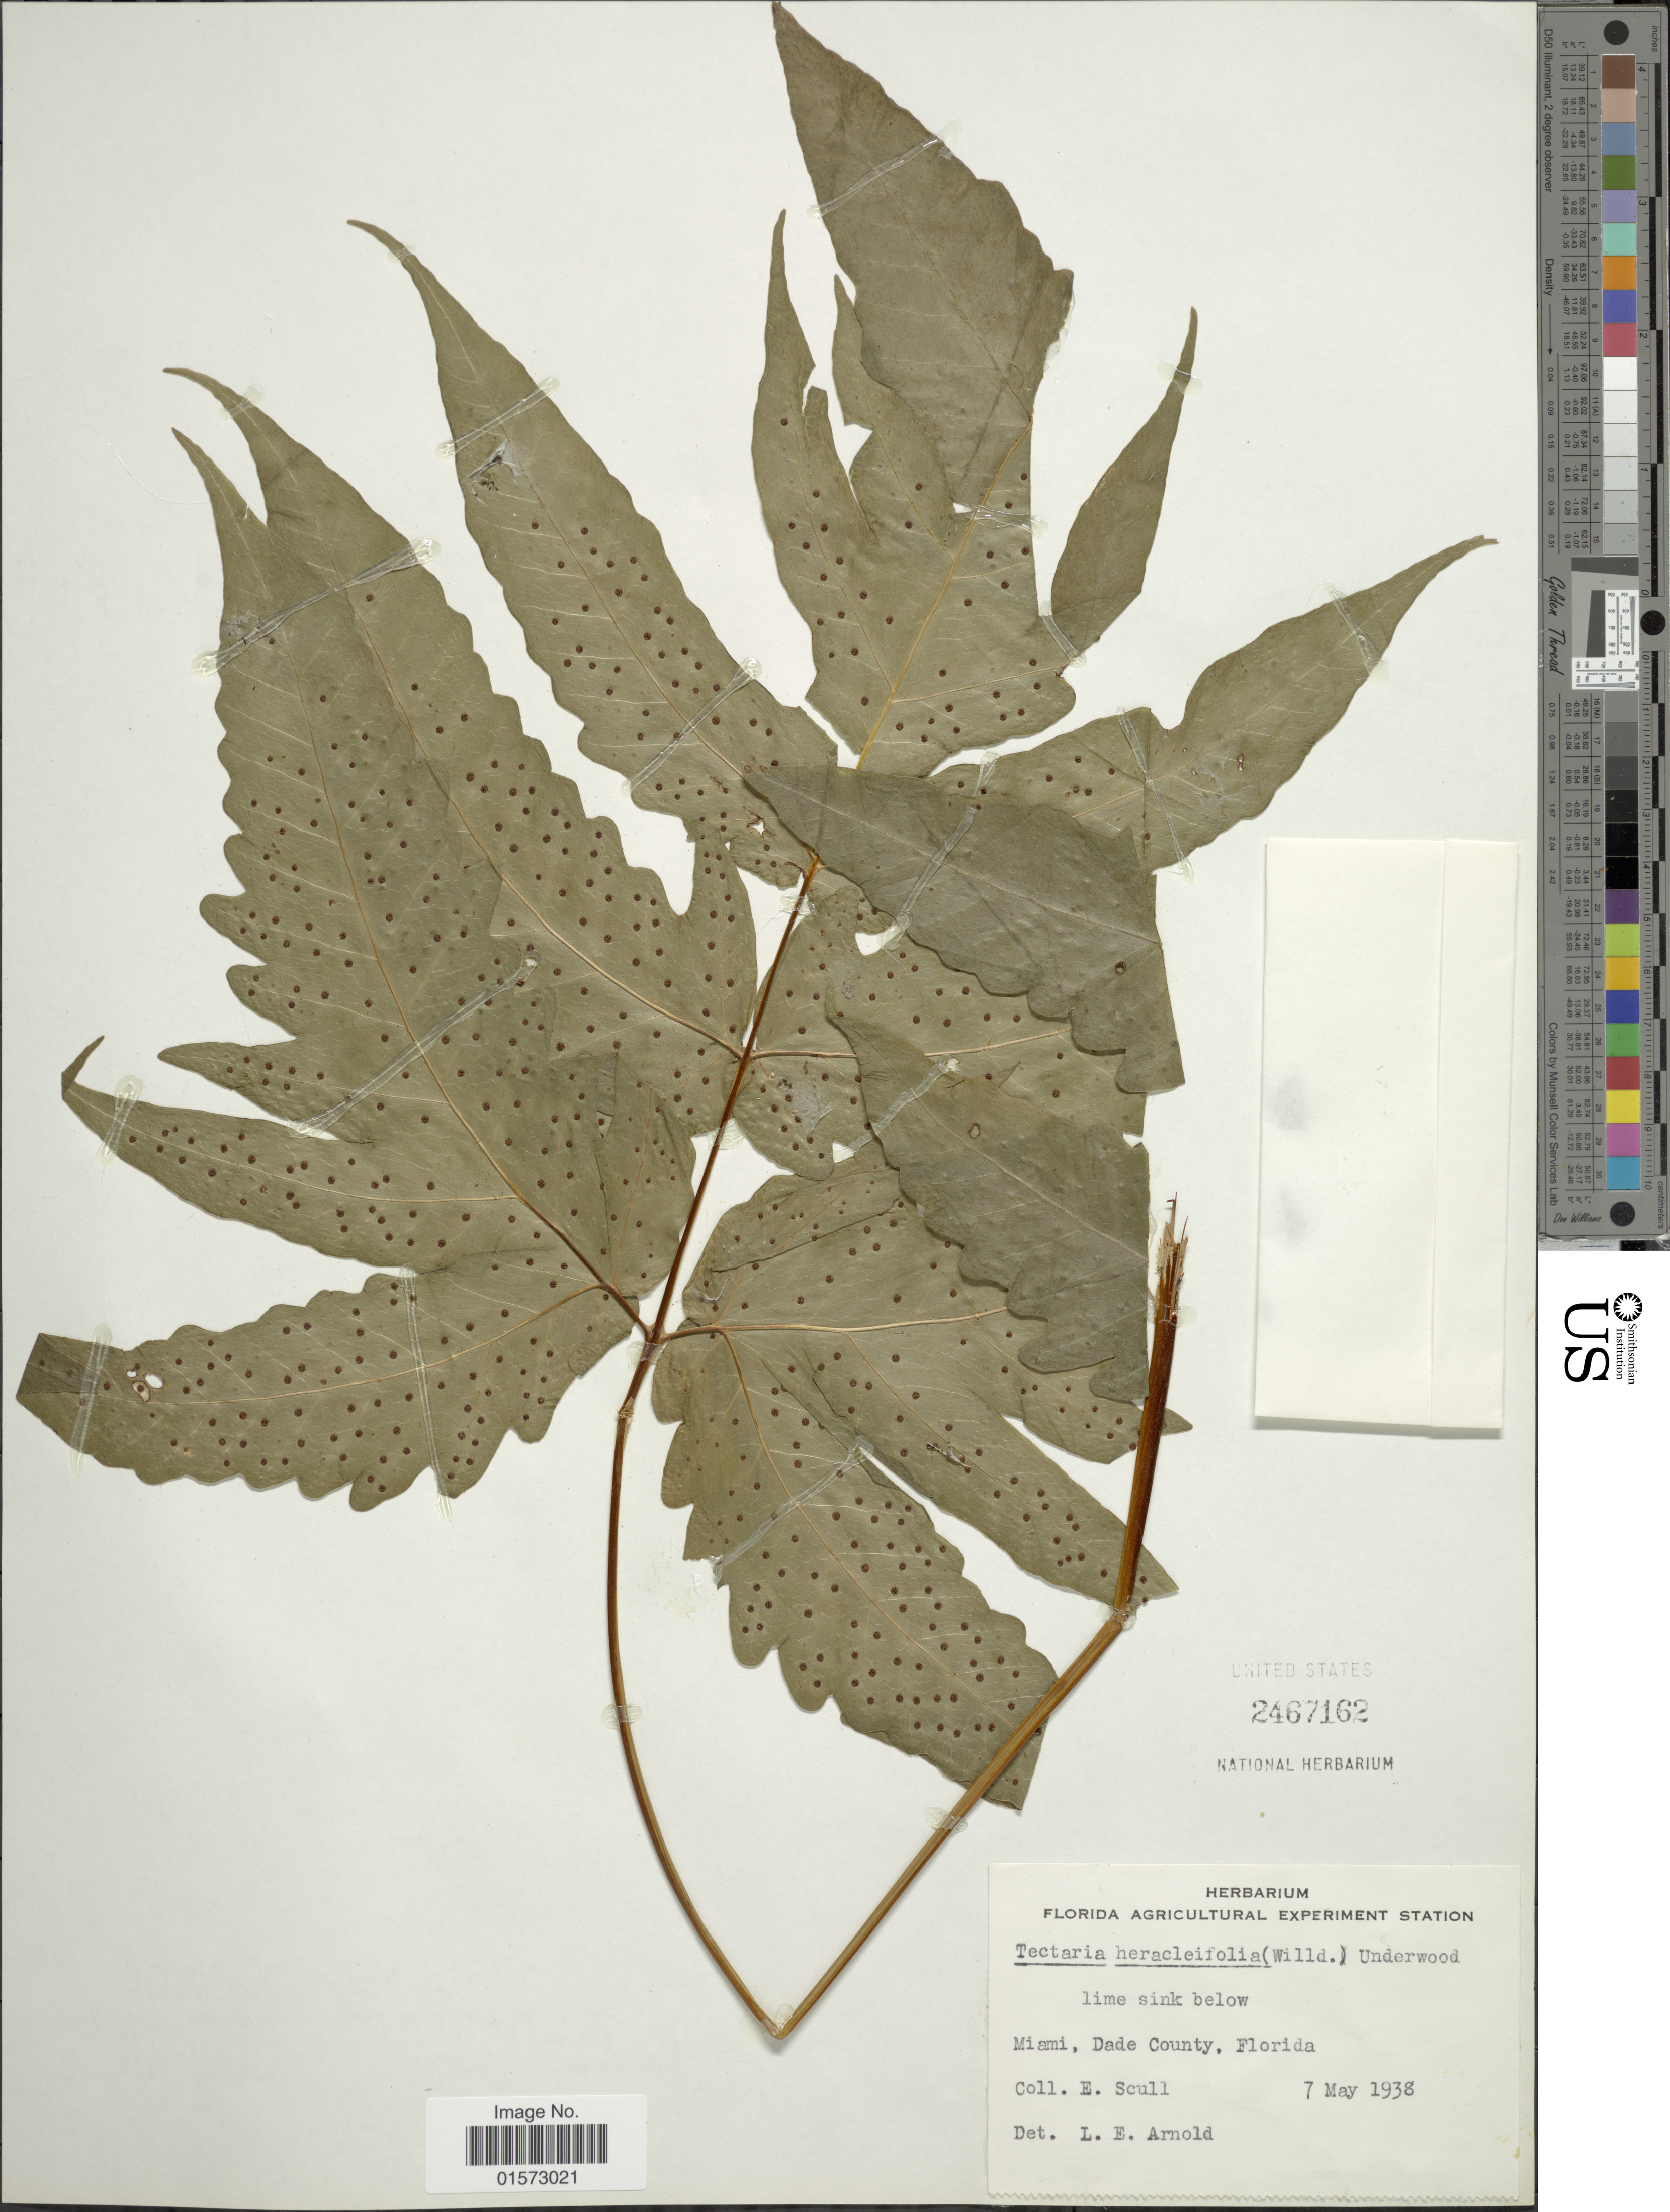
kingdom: Plantae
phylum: Tracheophyta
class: Polypodiopsida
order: Polypodiales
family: Tectariaceae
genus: Tectaria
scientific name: Tectaria heracleifolia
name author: (Willd.) Underw.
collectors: E. Scull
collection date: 1938-05-07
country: United States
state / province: Florida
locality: Miami, Dade County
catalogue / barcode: US 2467162